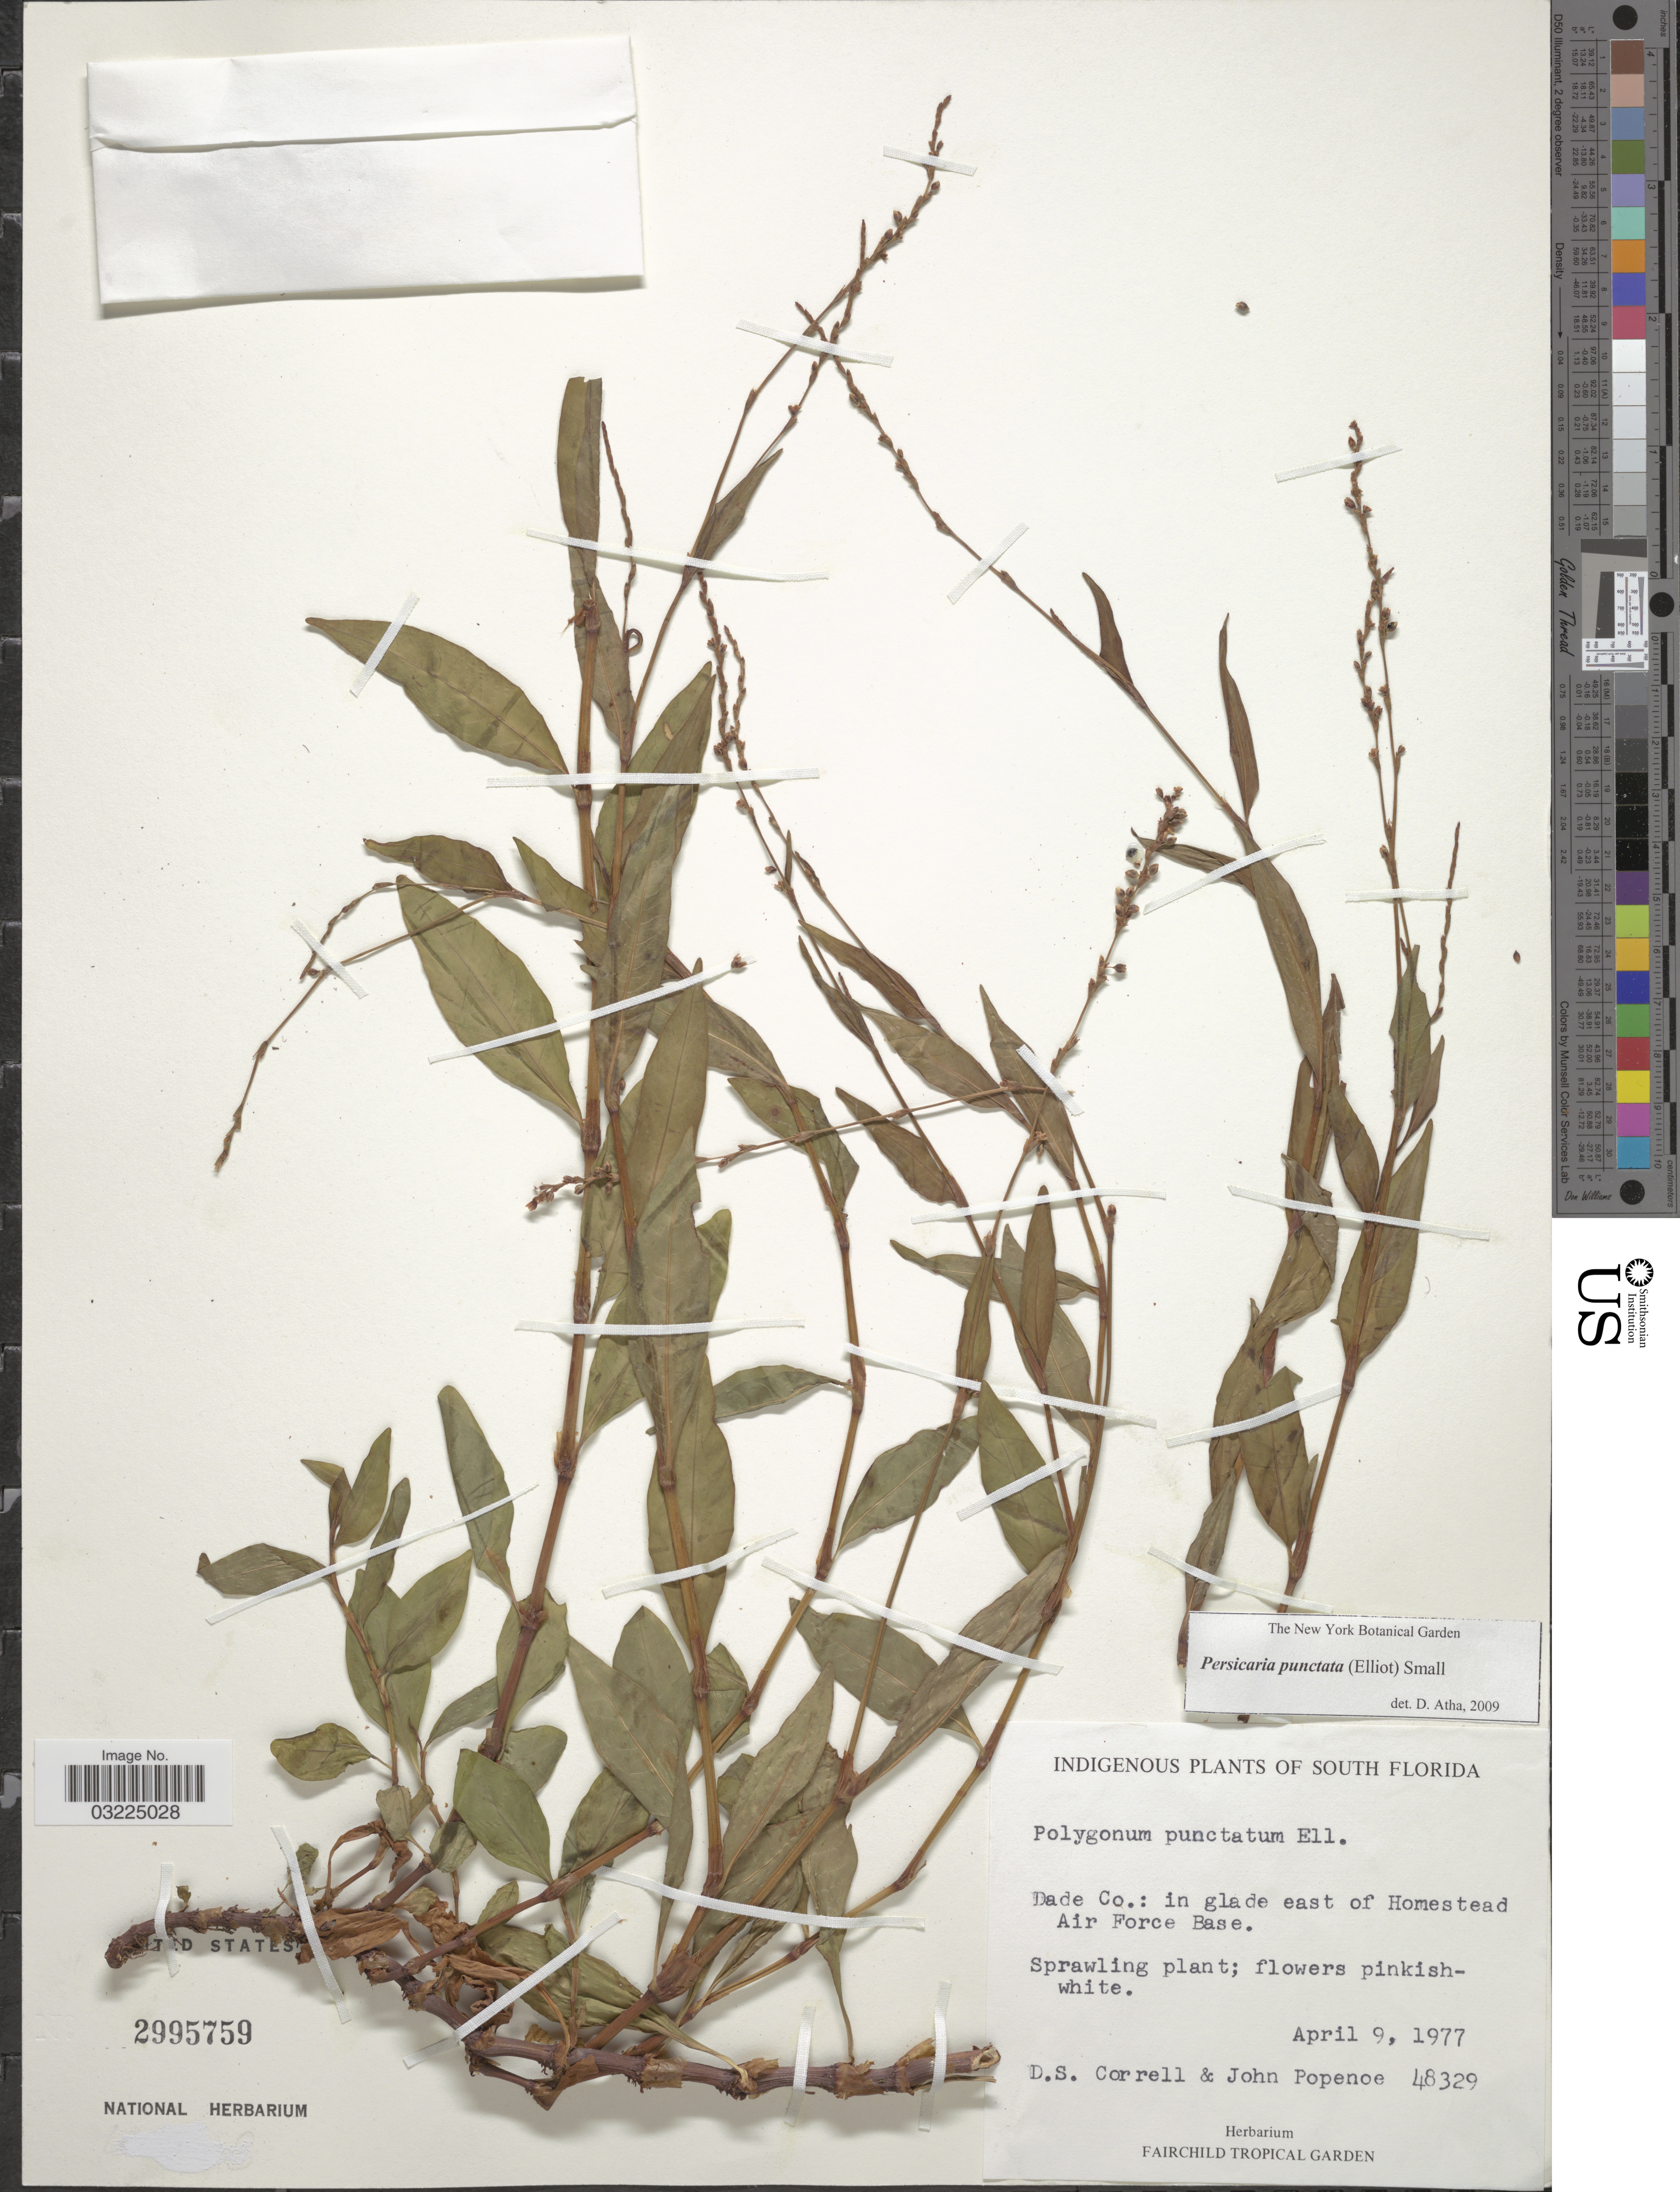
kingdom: Plantae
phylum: Tracheophyta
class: Magnoliopsida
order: Caryophyllales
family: Polygonaceae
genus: Persicaria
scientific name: Persicaria punctata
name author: (Elliott) Small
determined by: Atha, D. E.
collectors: D. S. Correll & J. Popenoe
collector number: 48329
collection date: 1977-04-09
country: United States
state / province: Florida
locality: South Florida, Dade Co.: in glade east of Homestead Air Force Base.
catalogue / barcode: US 2995759